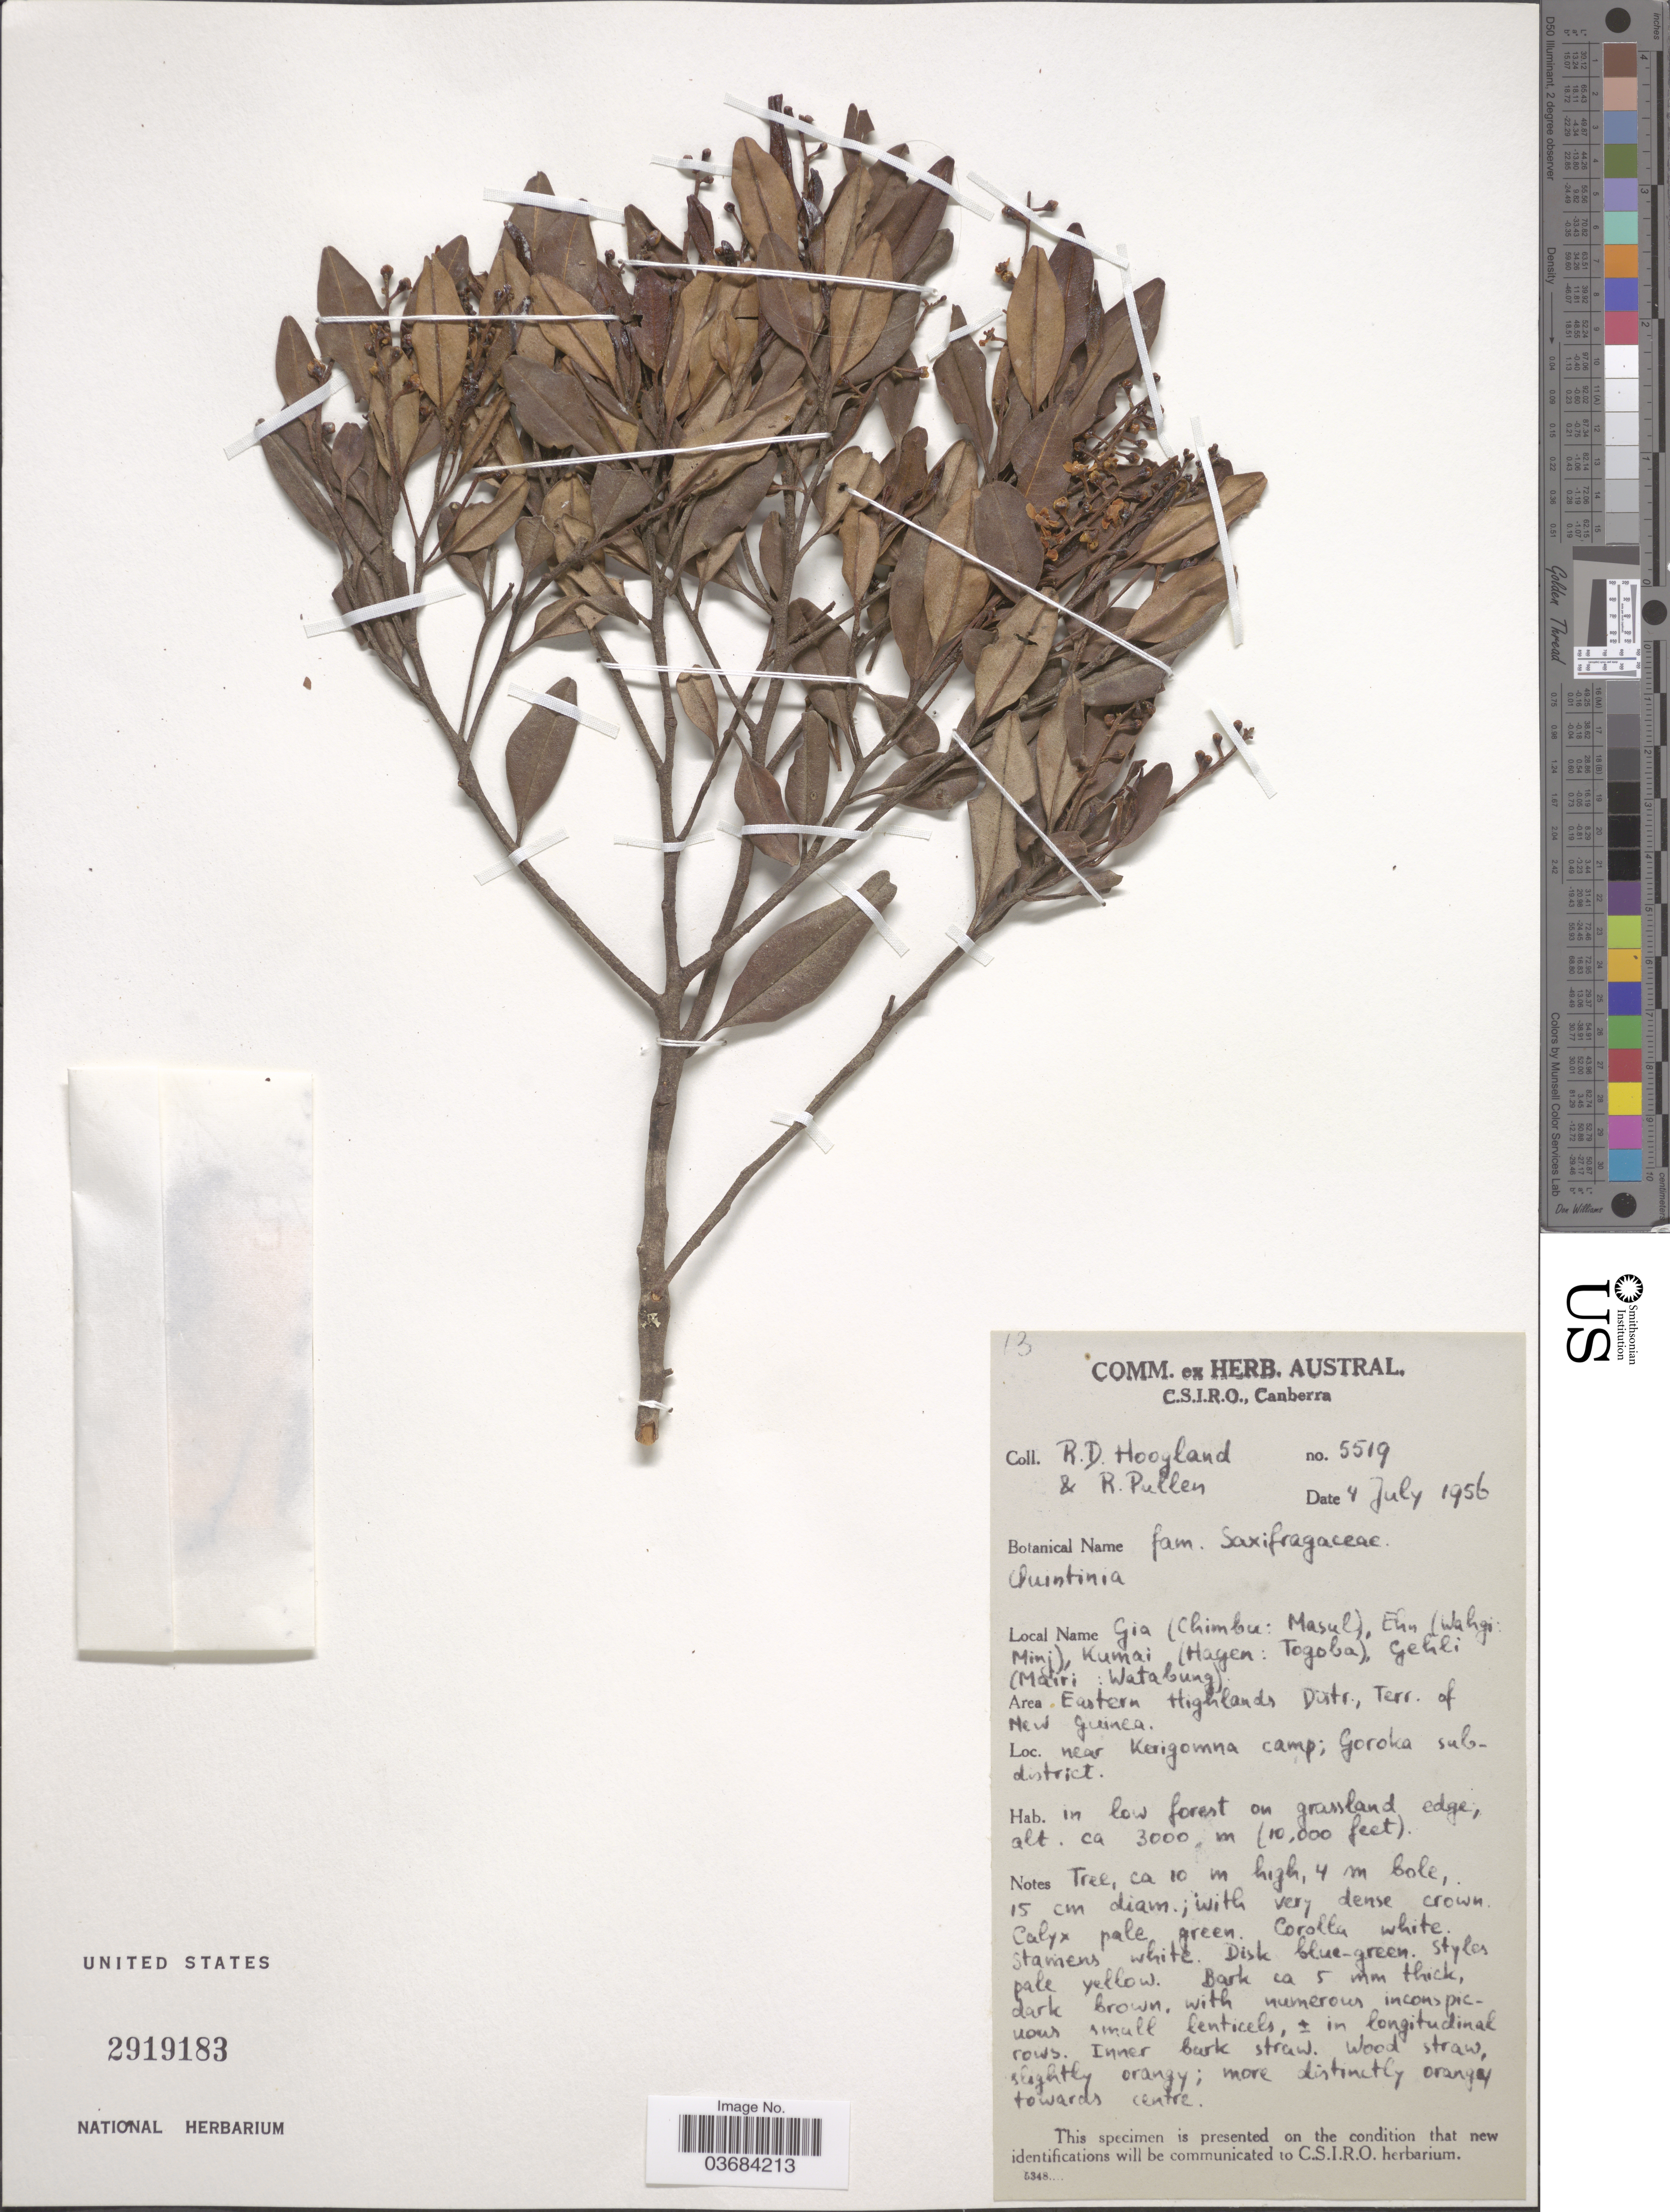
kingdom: Plantae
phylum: Tracheophyta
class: Magnoliopsida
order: Paracryphiales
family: Paracryphiaceae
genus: Quintinia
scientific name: Quintinia sp.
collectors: R. D. Hoogland & R. Pullen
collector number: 5519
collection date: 1956-07-04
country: Papua New Guinea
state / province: Chimbu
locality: Area Eastern Highlands Distr., Terr. of New Guinea. Near Kerigomna camp; Goroka subdistrict.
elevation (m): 3048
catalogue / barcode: US 2919183